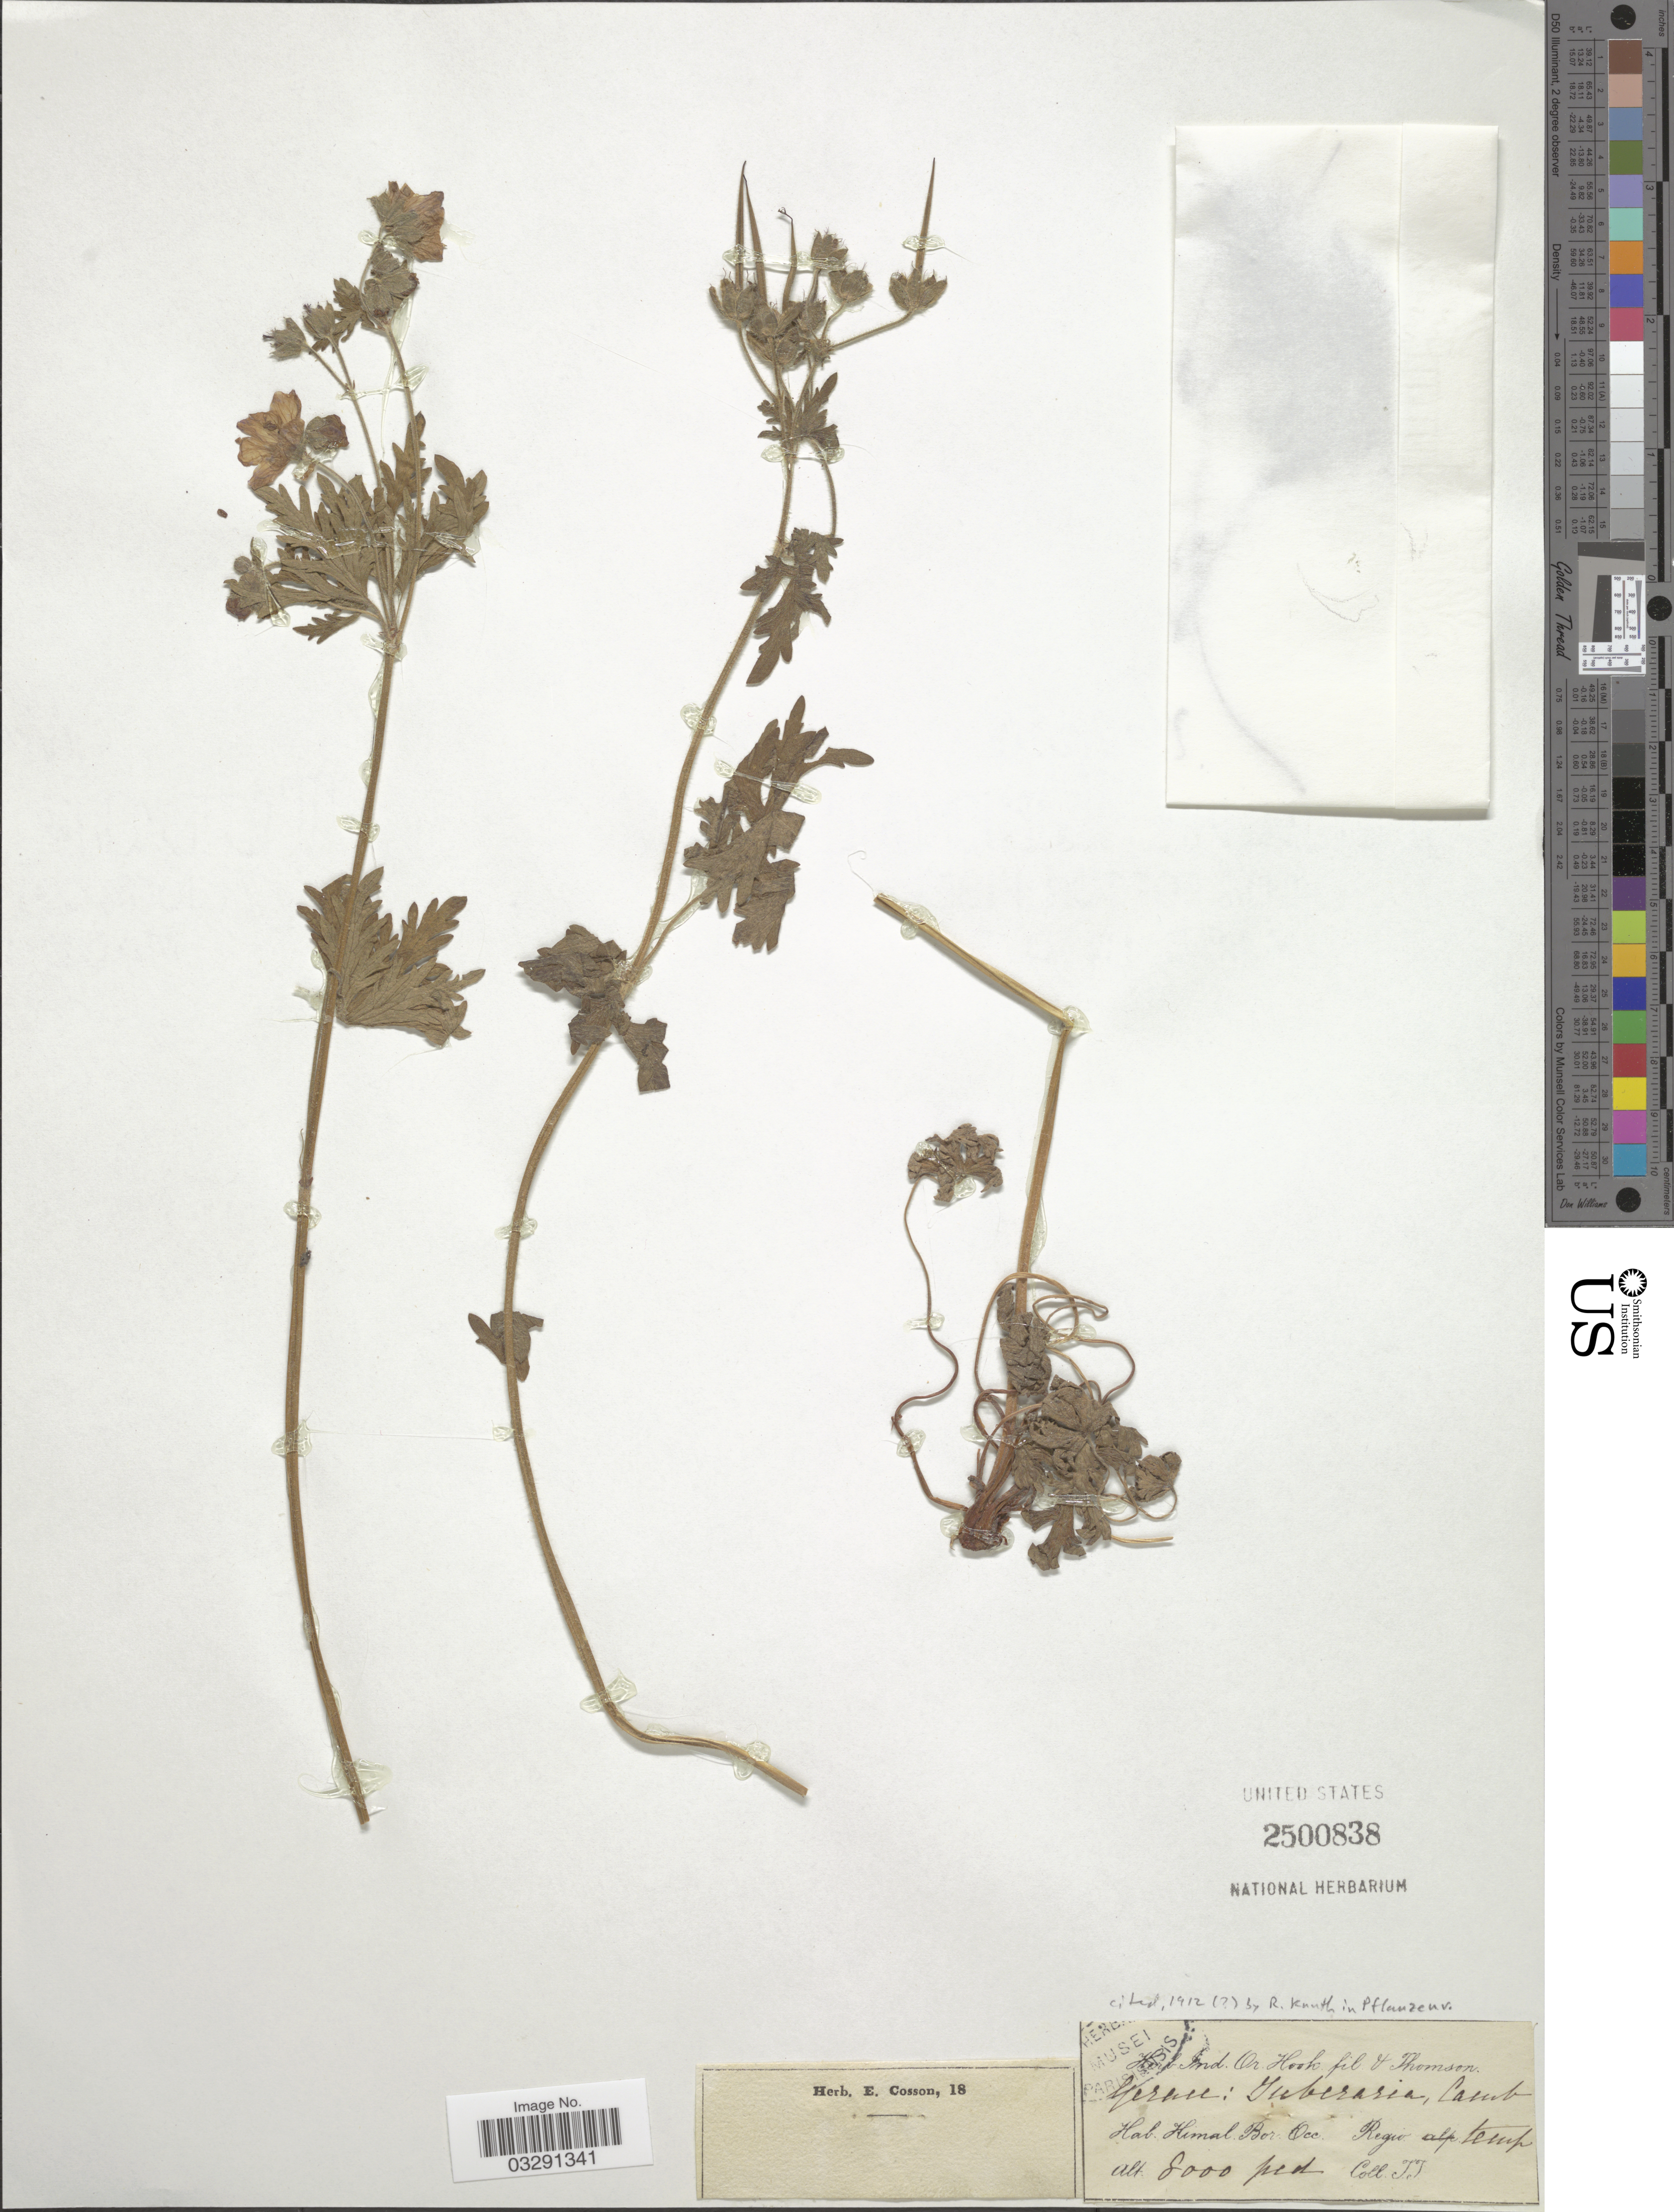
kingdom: Plantae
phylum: Tracheophyta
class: Magnoliopsida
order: Geraniales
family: Geraniaceae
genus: Geranium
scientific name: Geranium tuberaria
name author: Jacquem. ex Cambess.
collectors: T. Thomson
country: India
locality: Himal. Bor. Occ., Regio temp.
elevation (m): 2438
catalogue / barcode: US 2500838